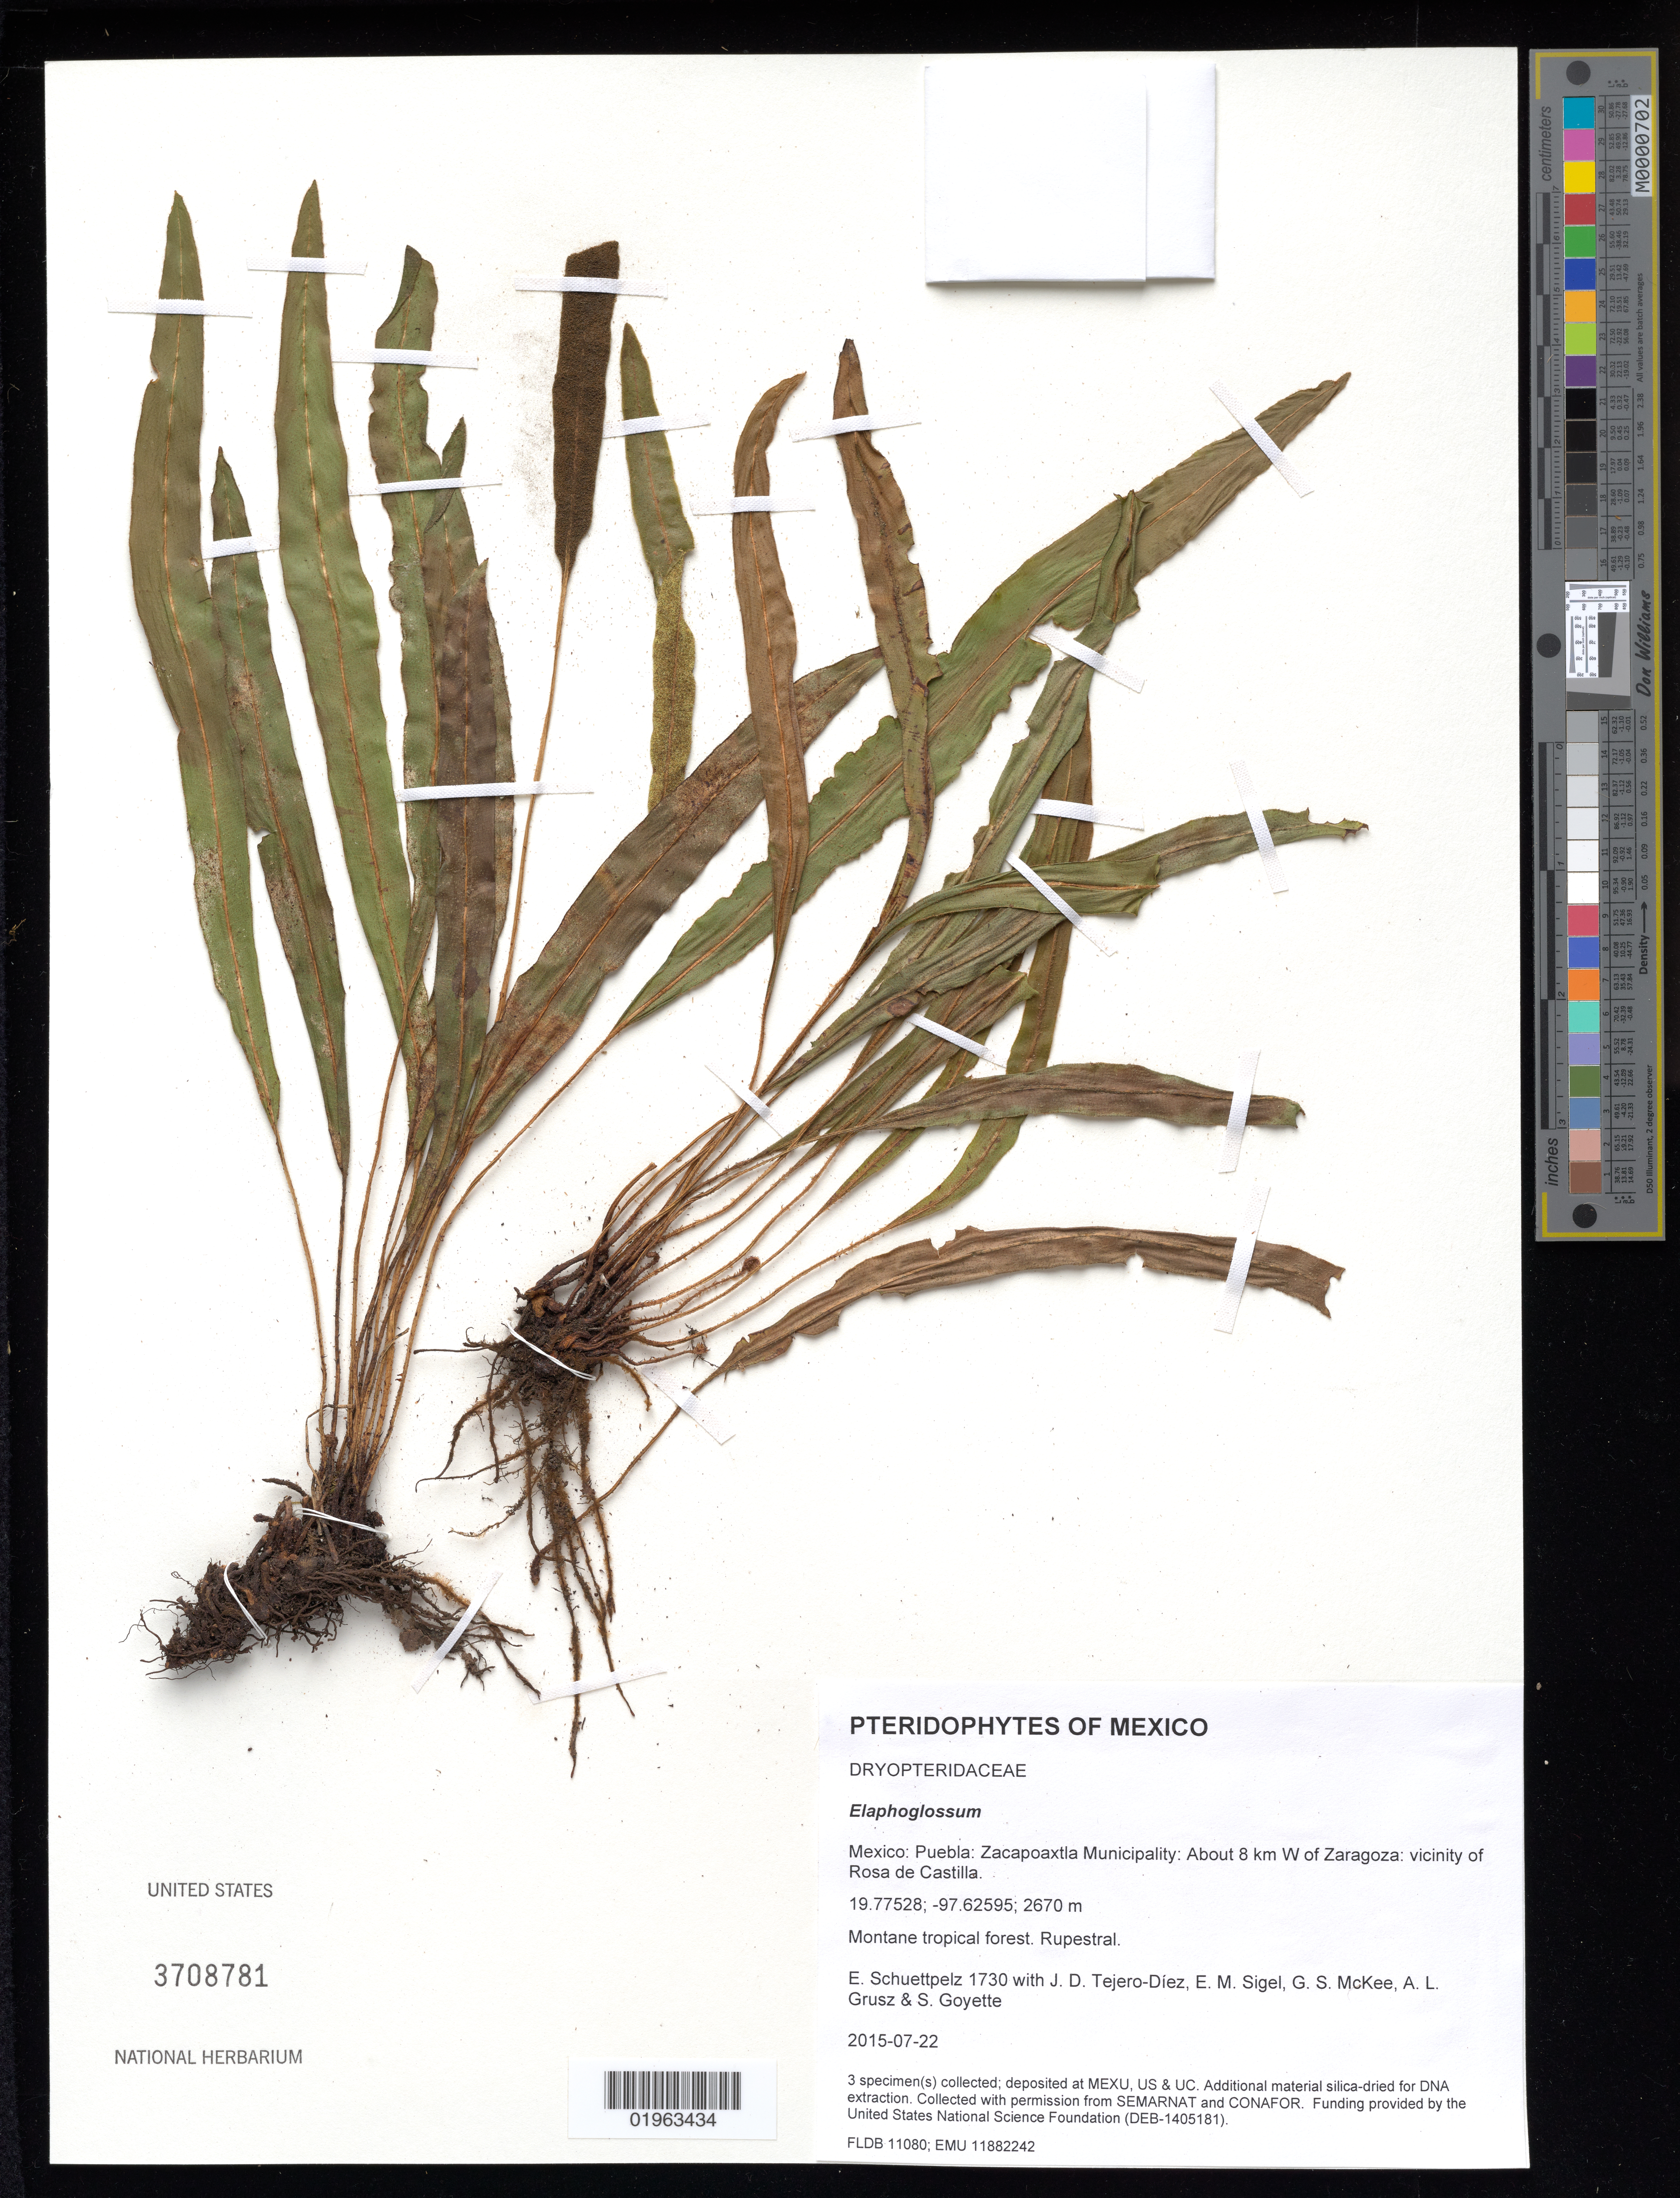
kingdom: Plantae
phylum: Tracheophyta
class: Polypodiopsida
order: Polypodiales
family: Dryopteridaceae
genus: Elaphoglossum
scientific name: Elaphoglossum sp.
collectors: E. Schuettpelz, D. Tejero-Díez, E. M. Sigel, G. S. McKee & A. Grusz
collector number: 1730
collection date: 2015-07-22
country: Mexico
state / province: Puebla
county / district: Zacapoaxtla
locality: About 8 km W of Zaragoza: vicinity of Rosa de Castilla.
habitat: Montane tropical forest.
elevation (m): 2670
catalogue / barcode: US 3708781